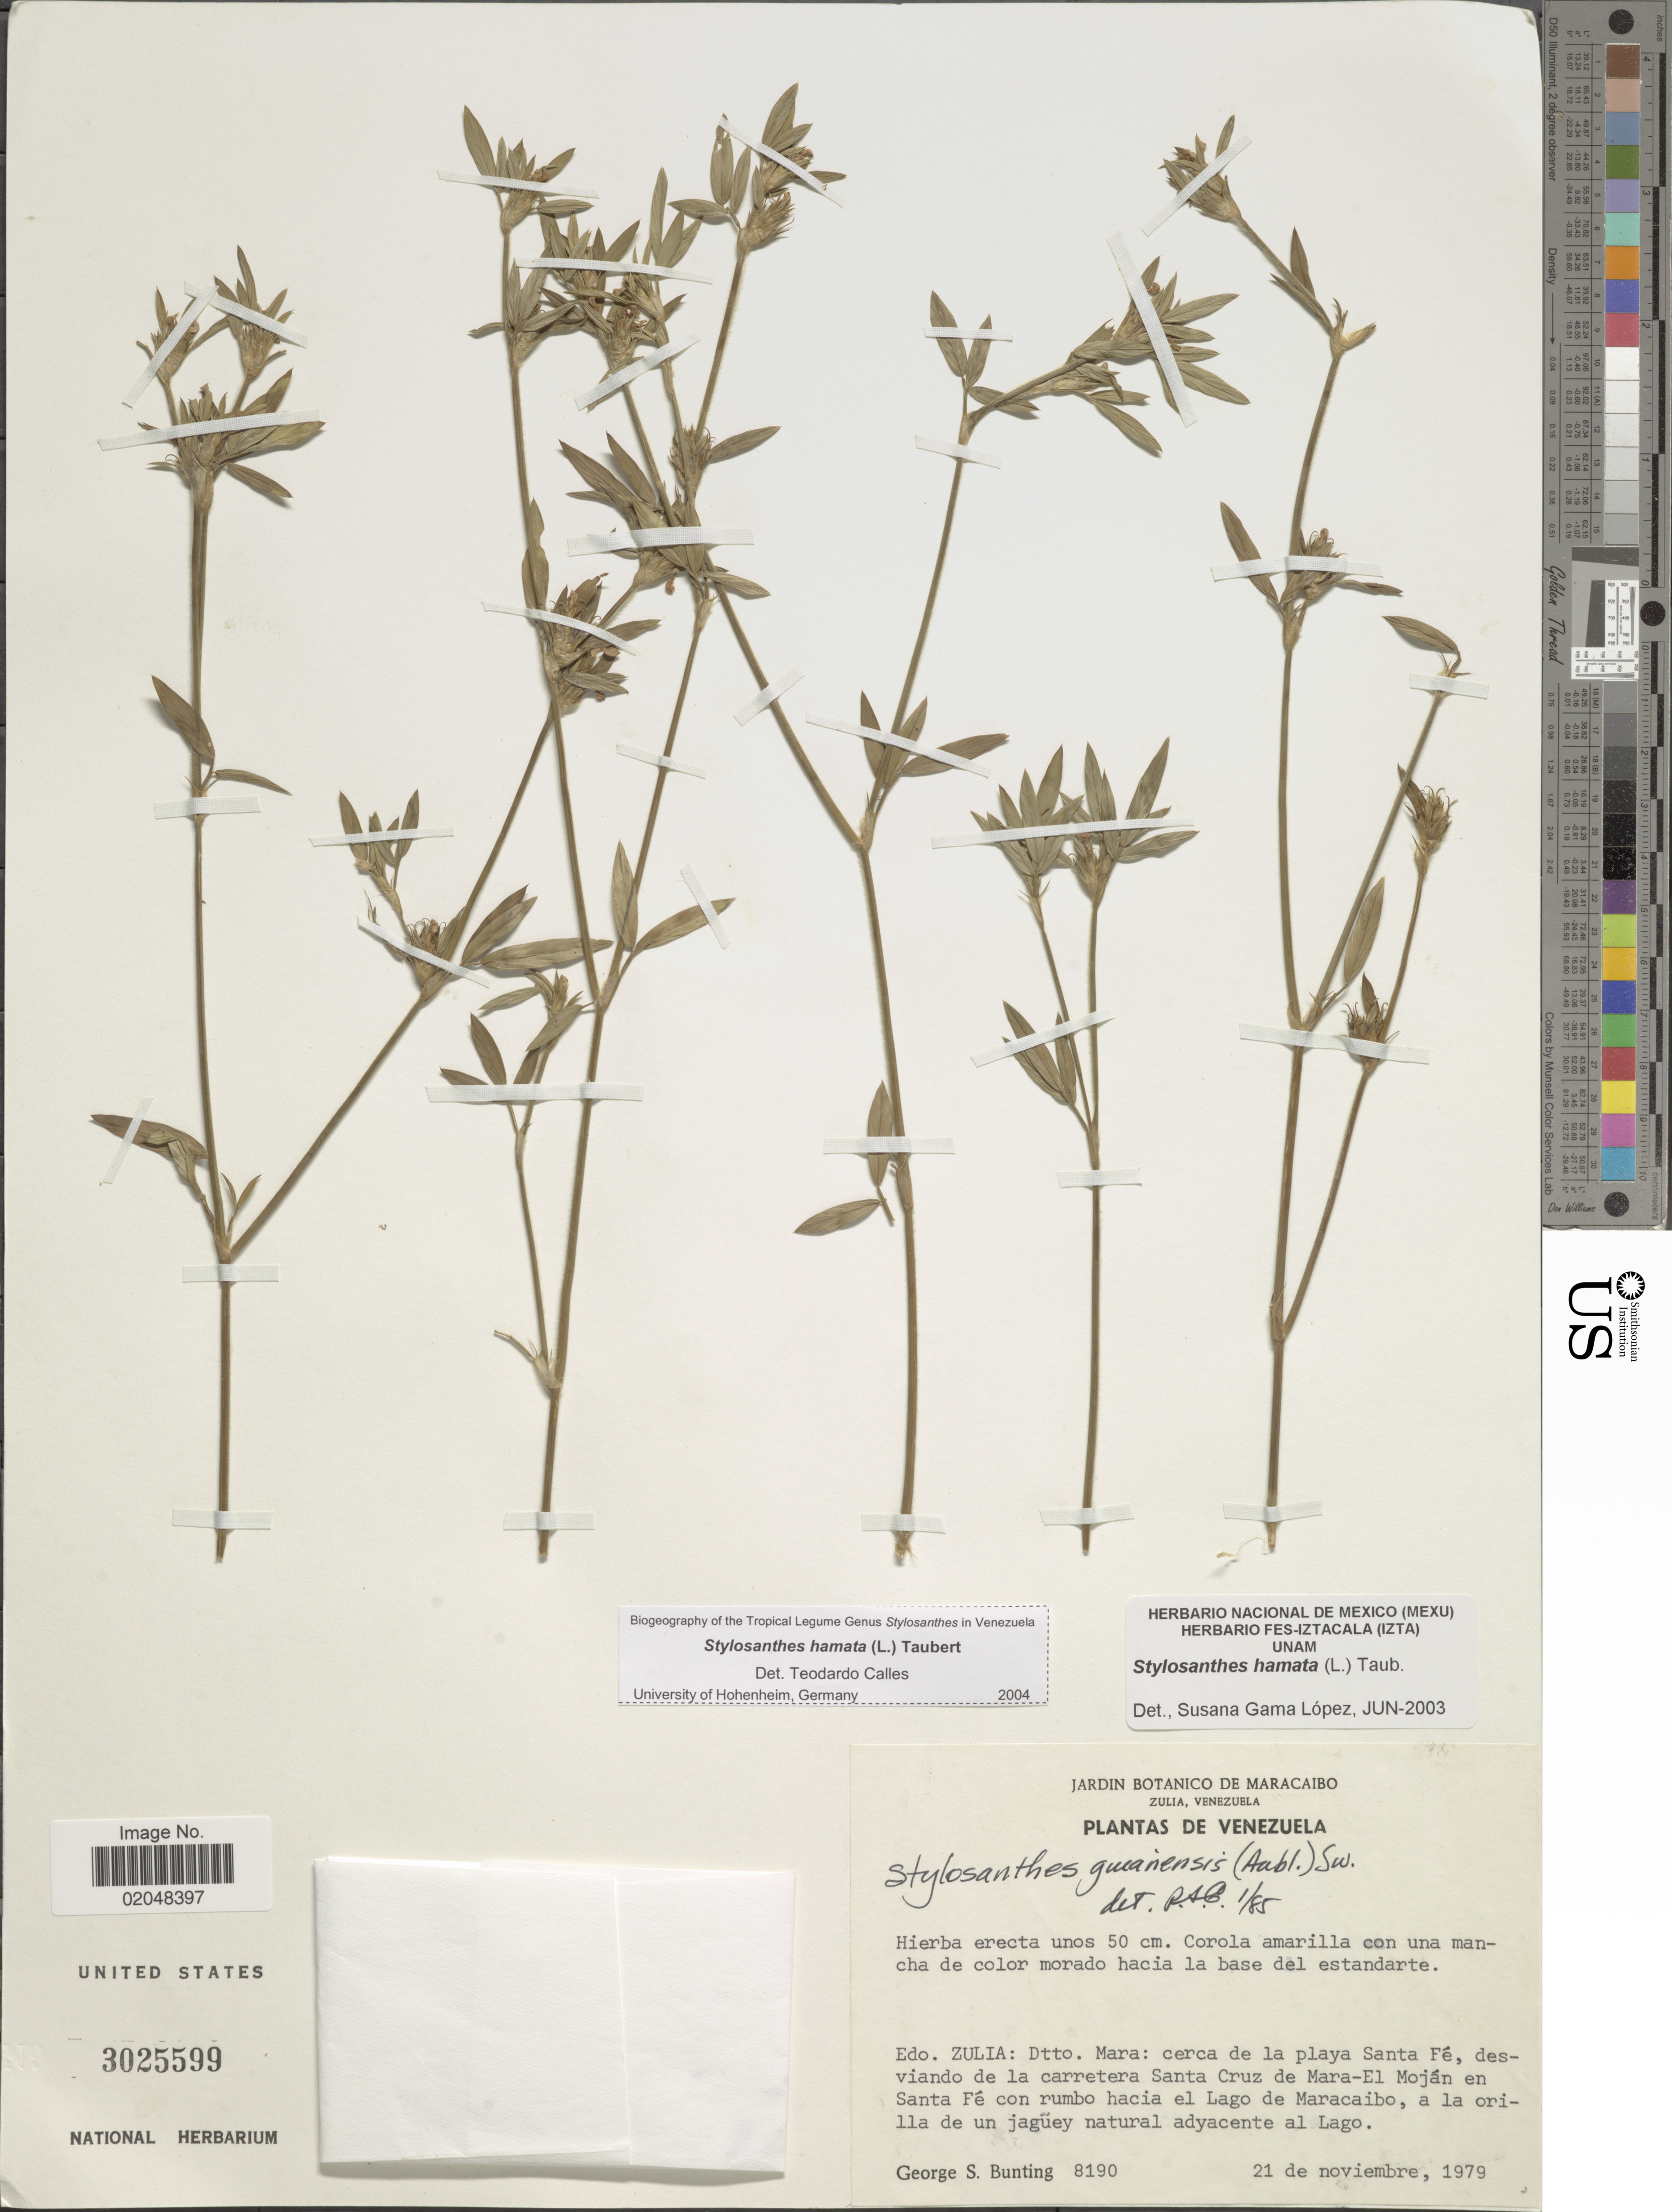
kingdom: Plantae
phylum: Tracheophyta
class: Magnoliopsida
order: Fabales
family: Fabaceae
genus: Stylosanthes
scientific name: Stylosanthes hamata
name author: (L.) Taub.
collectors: G. S. Bunting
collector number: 8190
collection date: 1979-11-21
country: Venezuela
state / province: Zulia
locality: Dtto. Marca: cerca de la playa Santa Fe, desviando de la carretera Santa Cruz de Mara-El Mojan en Santa Fe con rumbo hacia el Lago de Maracaibo, a la orilla de un jaguey natural adyacente al lago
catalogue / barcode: US 3025599